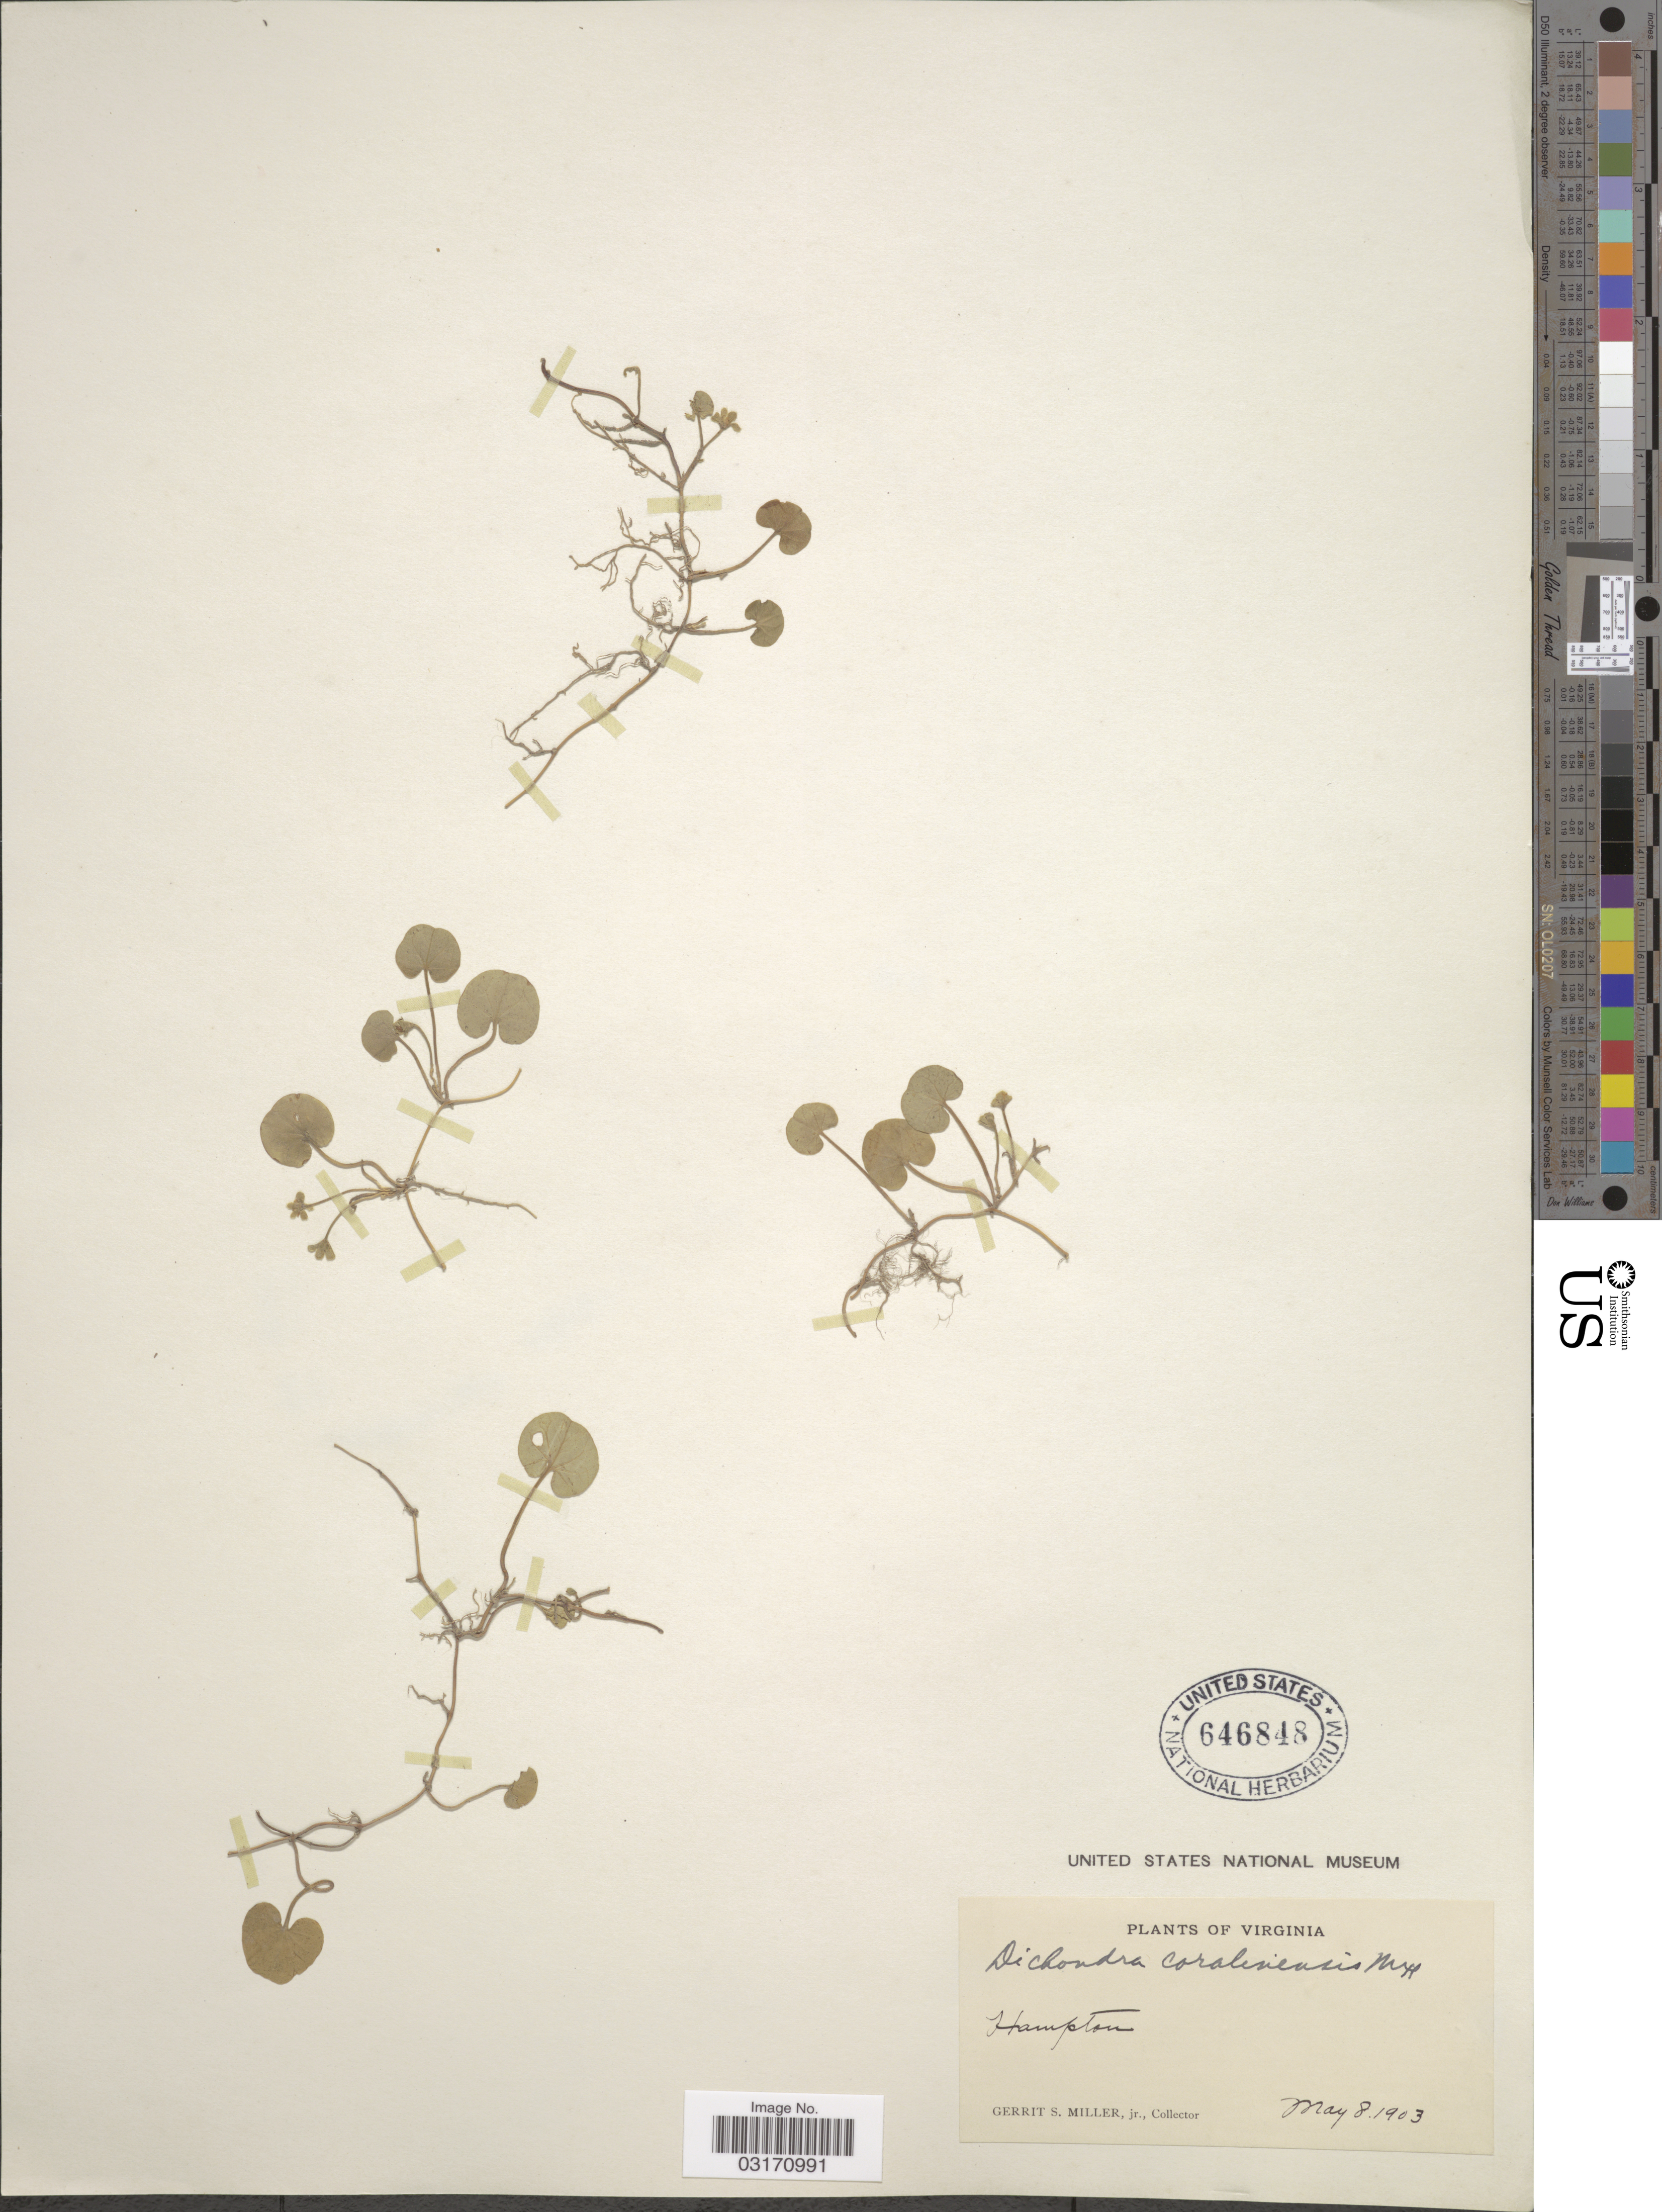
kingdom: Plantae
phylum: Tracheophyta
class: Magnoliopsida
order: Solanales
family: Convolvulaceae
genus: Dichondra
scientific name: Dichondra carolinensis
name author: Michx.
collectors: G. S. Miller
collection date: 1903-05-08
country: United States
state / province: Virginia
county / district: City of Hampton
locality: Hampton.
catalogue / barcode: US 646848